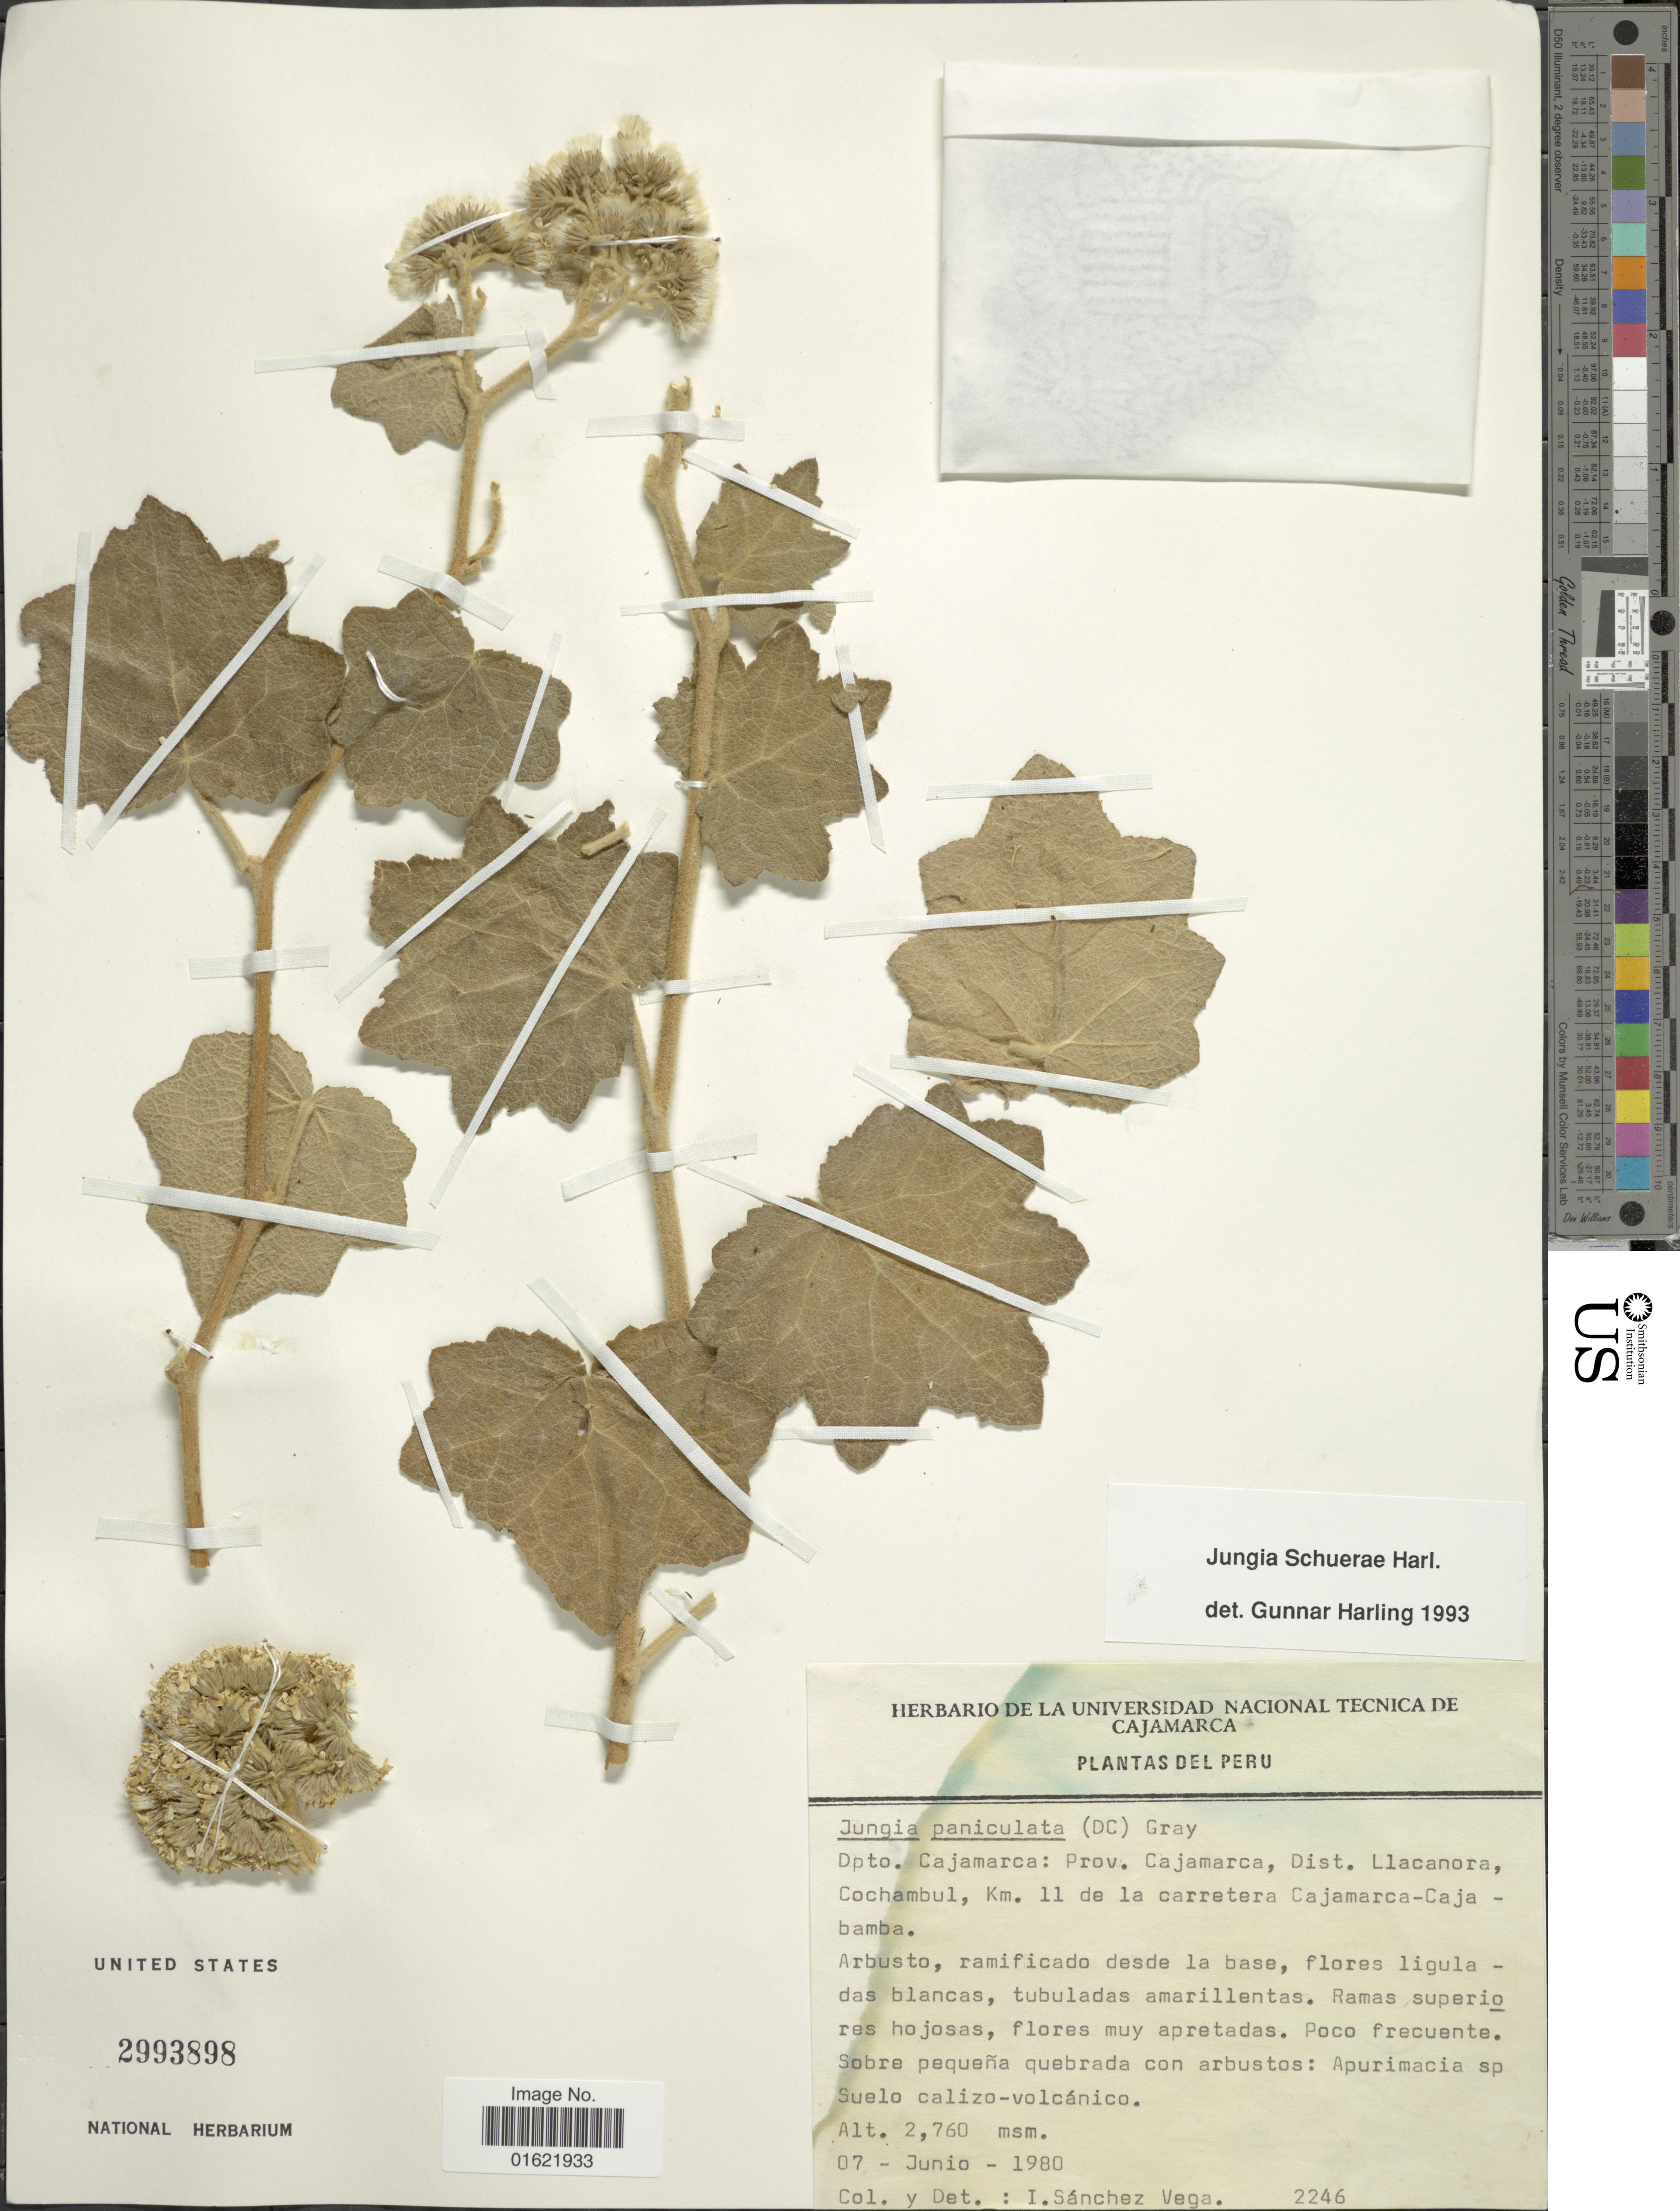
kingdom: Plantae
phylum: Tracheophyta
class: Magnoliopsida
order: Asterales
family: Asteraceae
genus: Jungia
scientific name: Jungia schuerae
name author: Harling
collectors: I. Sánchez-Vega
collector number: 2246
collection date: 1980-06-07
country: Peru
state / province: Cajamarca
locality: Prov. Cajamarca, Dist., Llacanora, Cochambul, Km. 11 de la carretera Cajamara-Cajabamba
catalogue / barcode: US 2993898